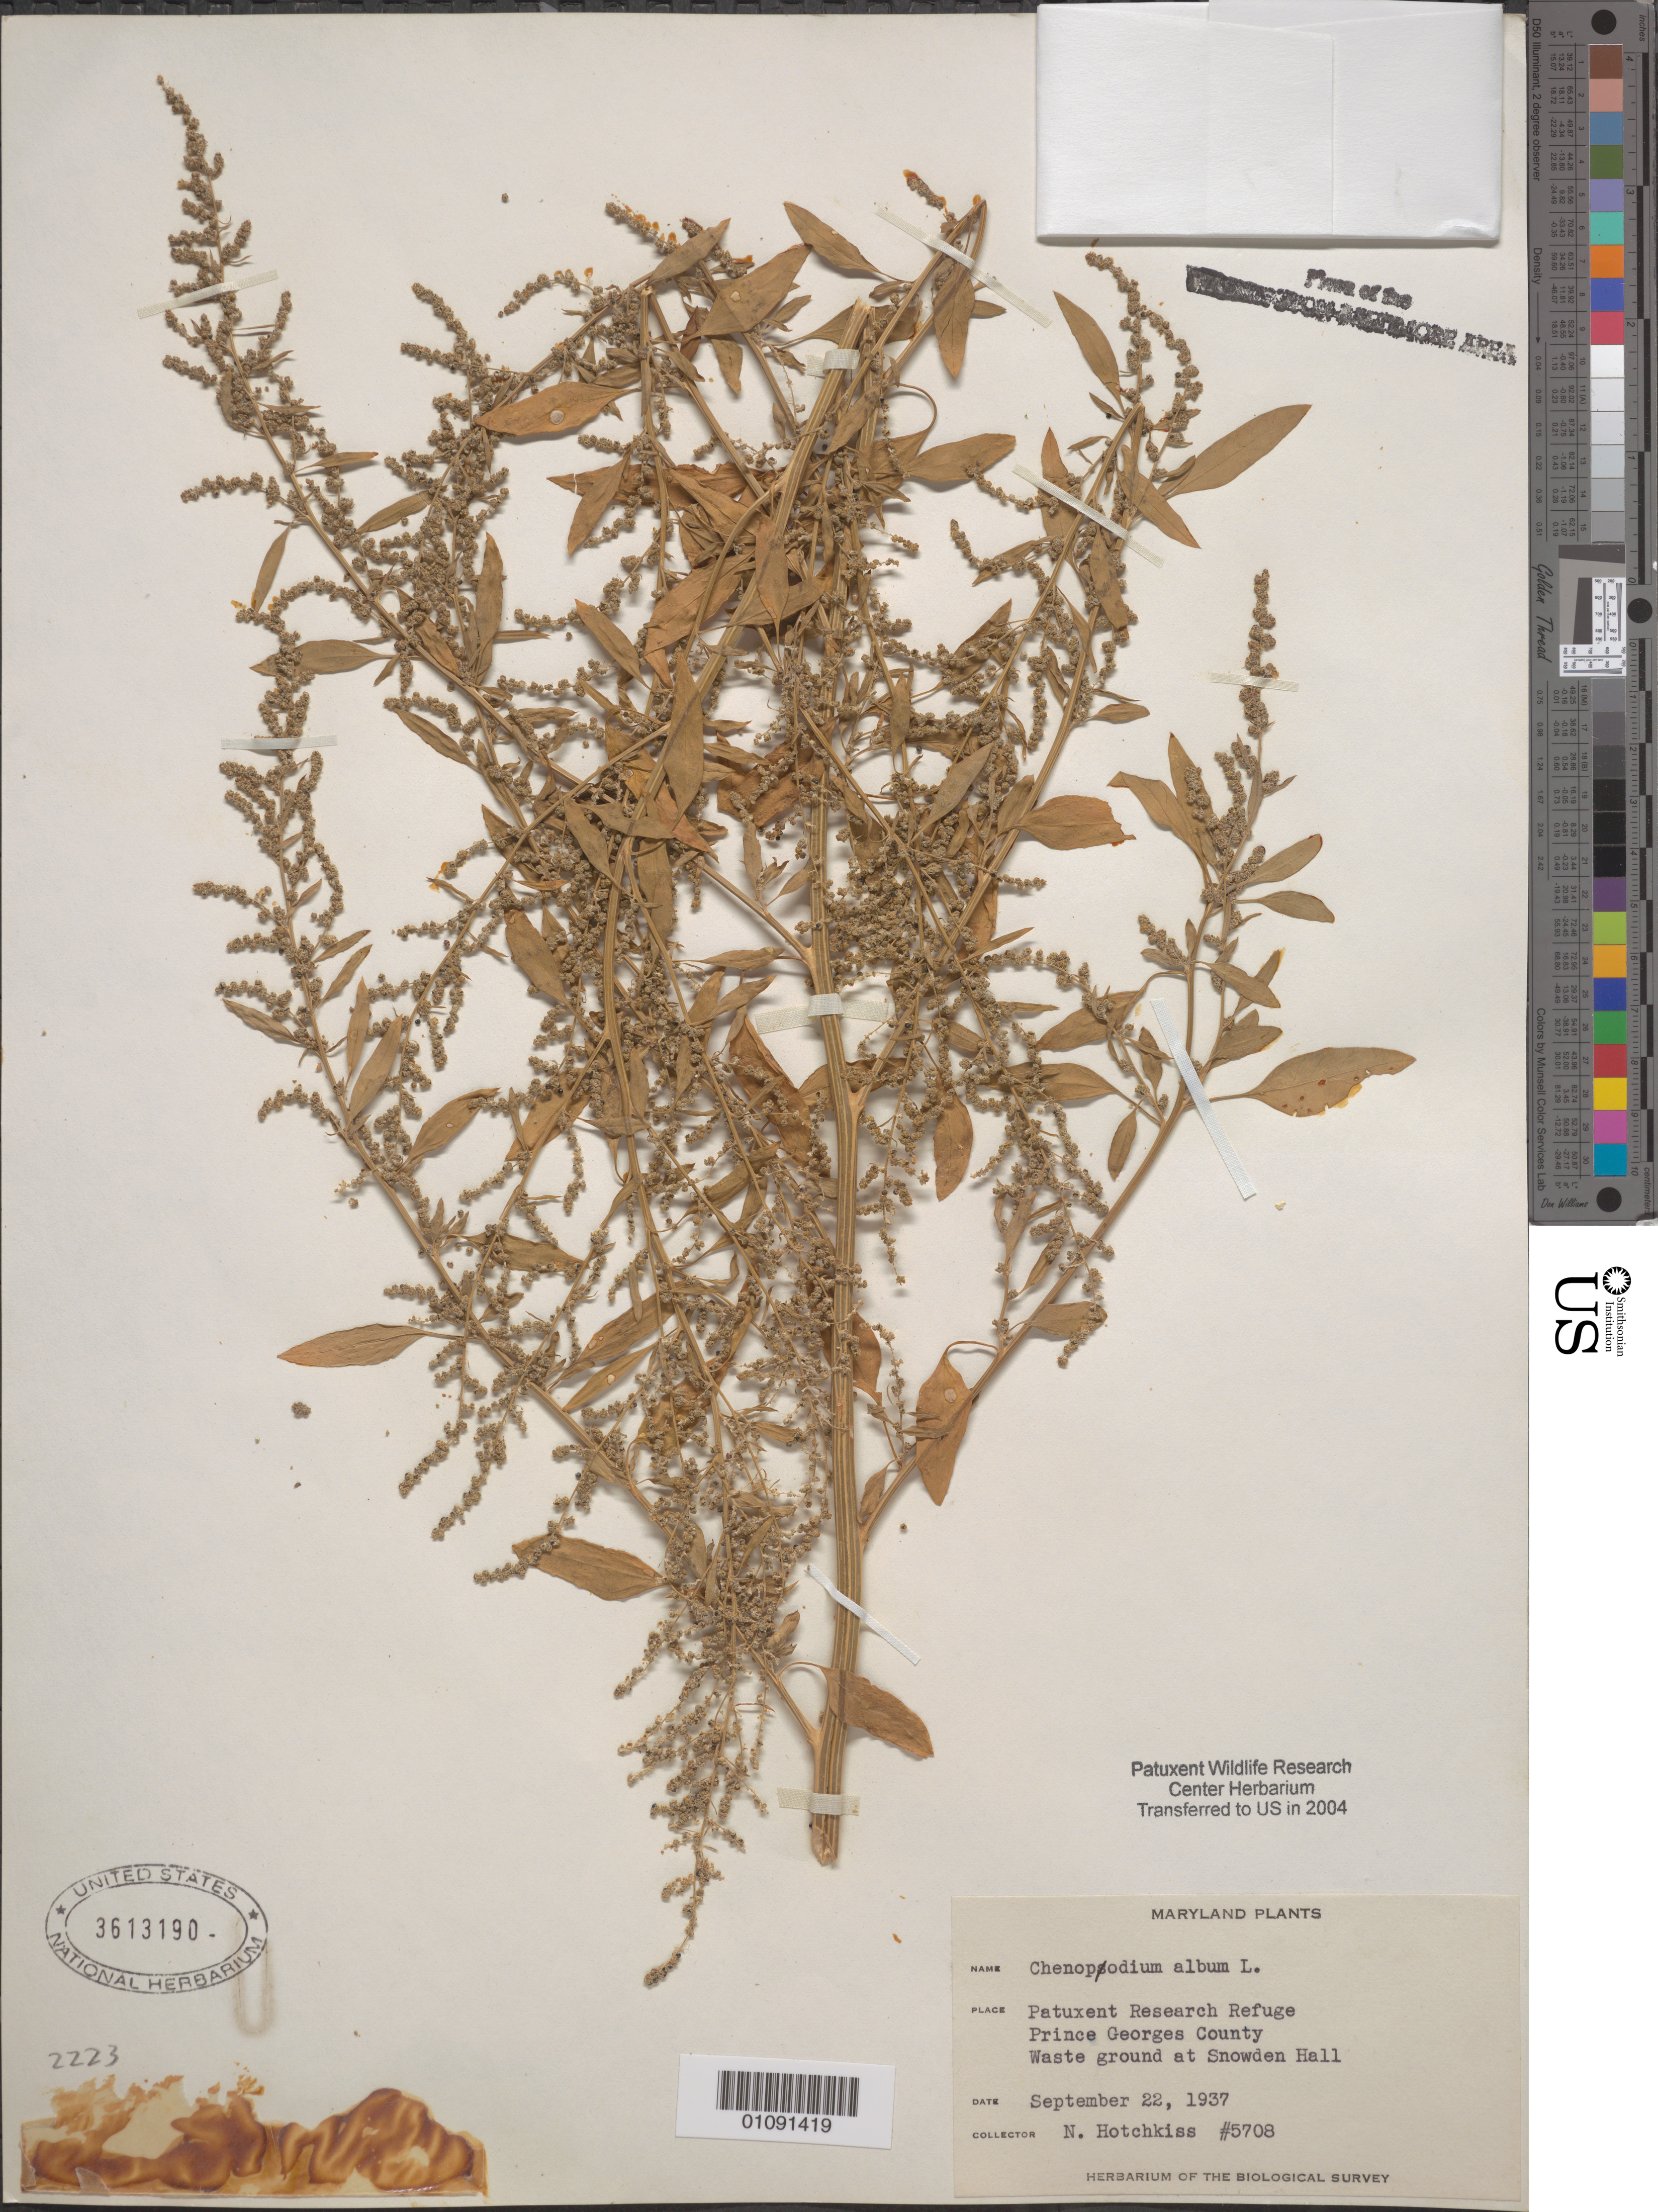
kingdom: Plantae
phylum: Tracheophyta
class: Magnoliopsida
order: Caryophyllales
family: Amaranthaceae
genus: Chenopodium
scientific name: Chenopodium album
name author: L.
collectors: N. Hotchkiss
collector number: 5708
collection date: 1937-09-22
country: United States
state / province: Maryland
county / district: Prince George's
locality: Patuxent Wildlife Refuge, Snowden Hall.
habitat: Waste ground.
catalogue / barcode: US 3613190